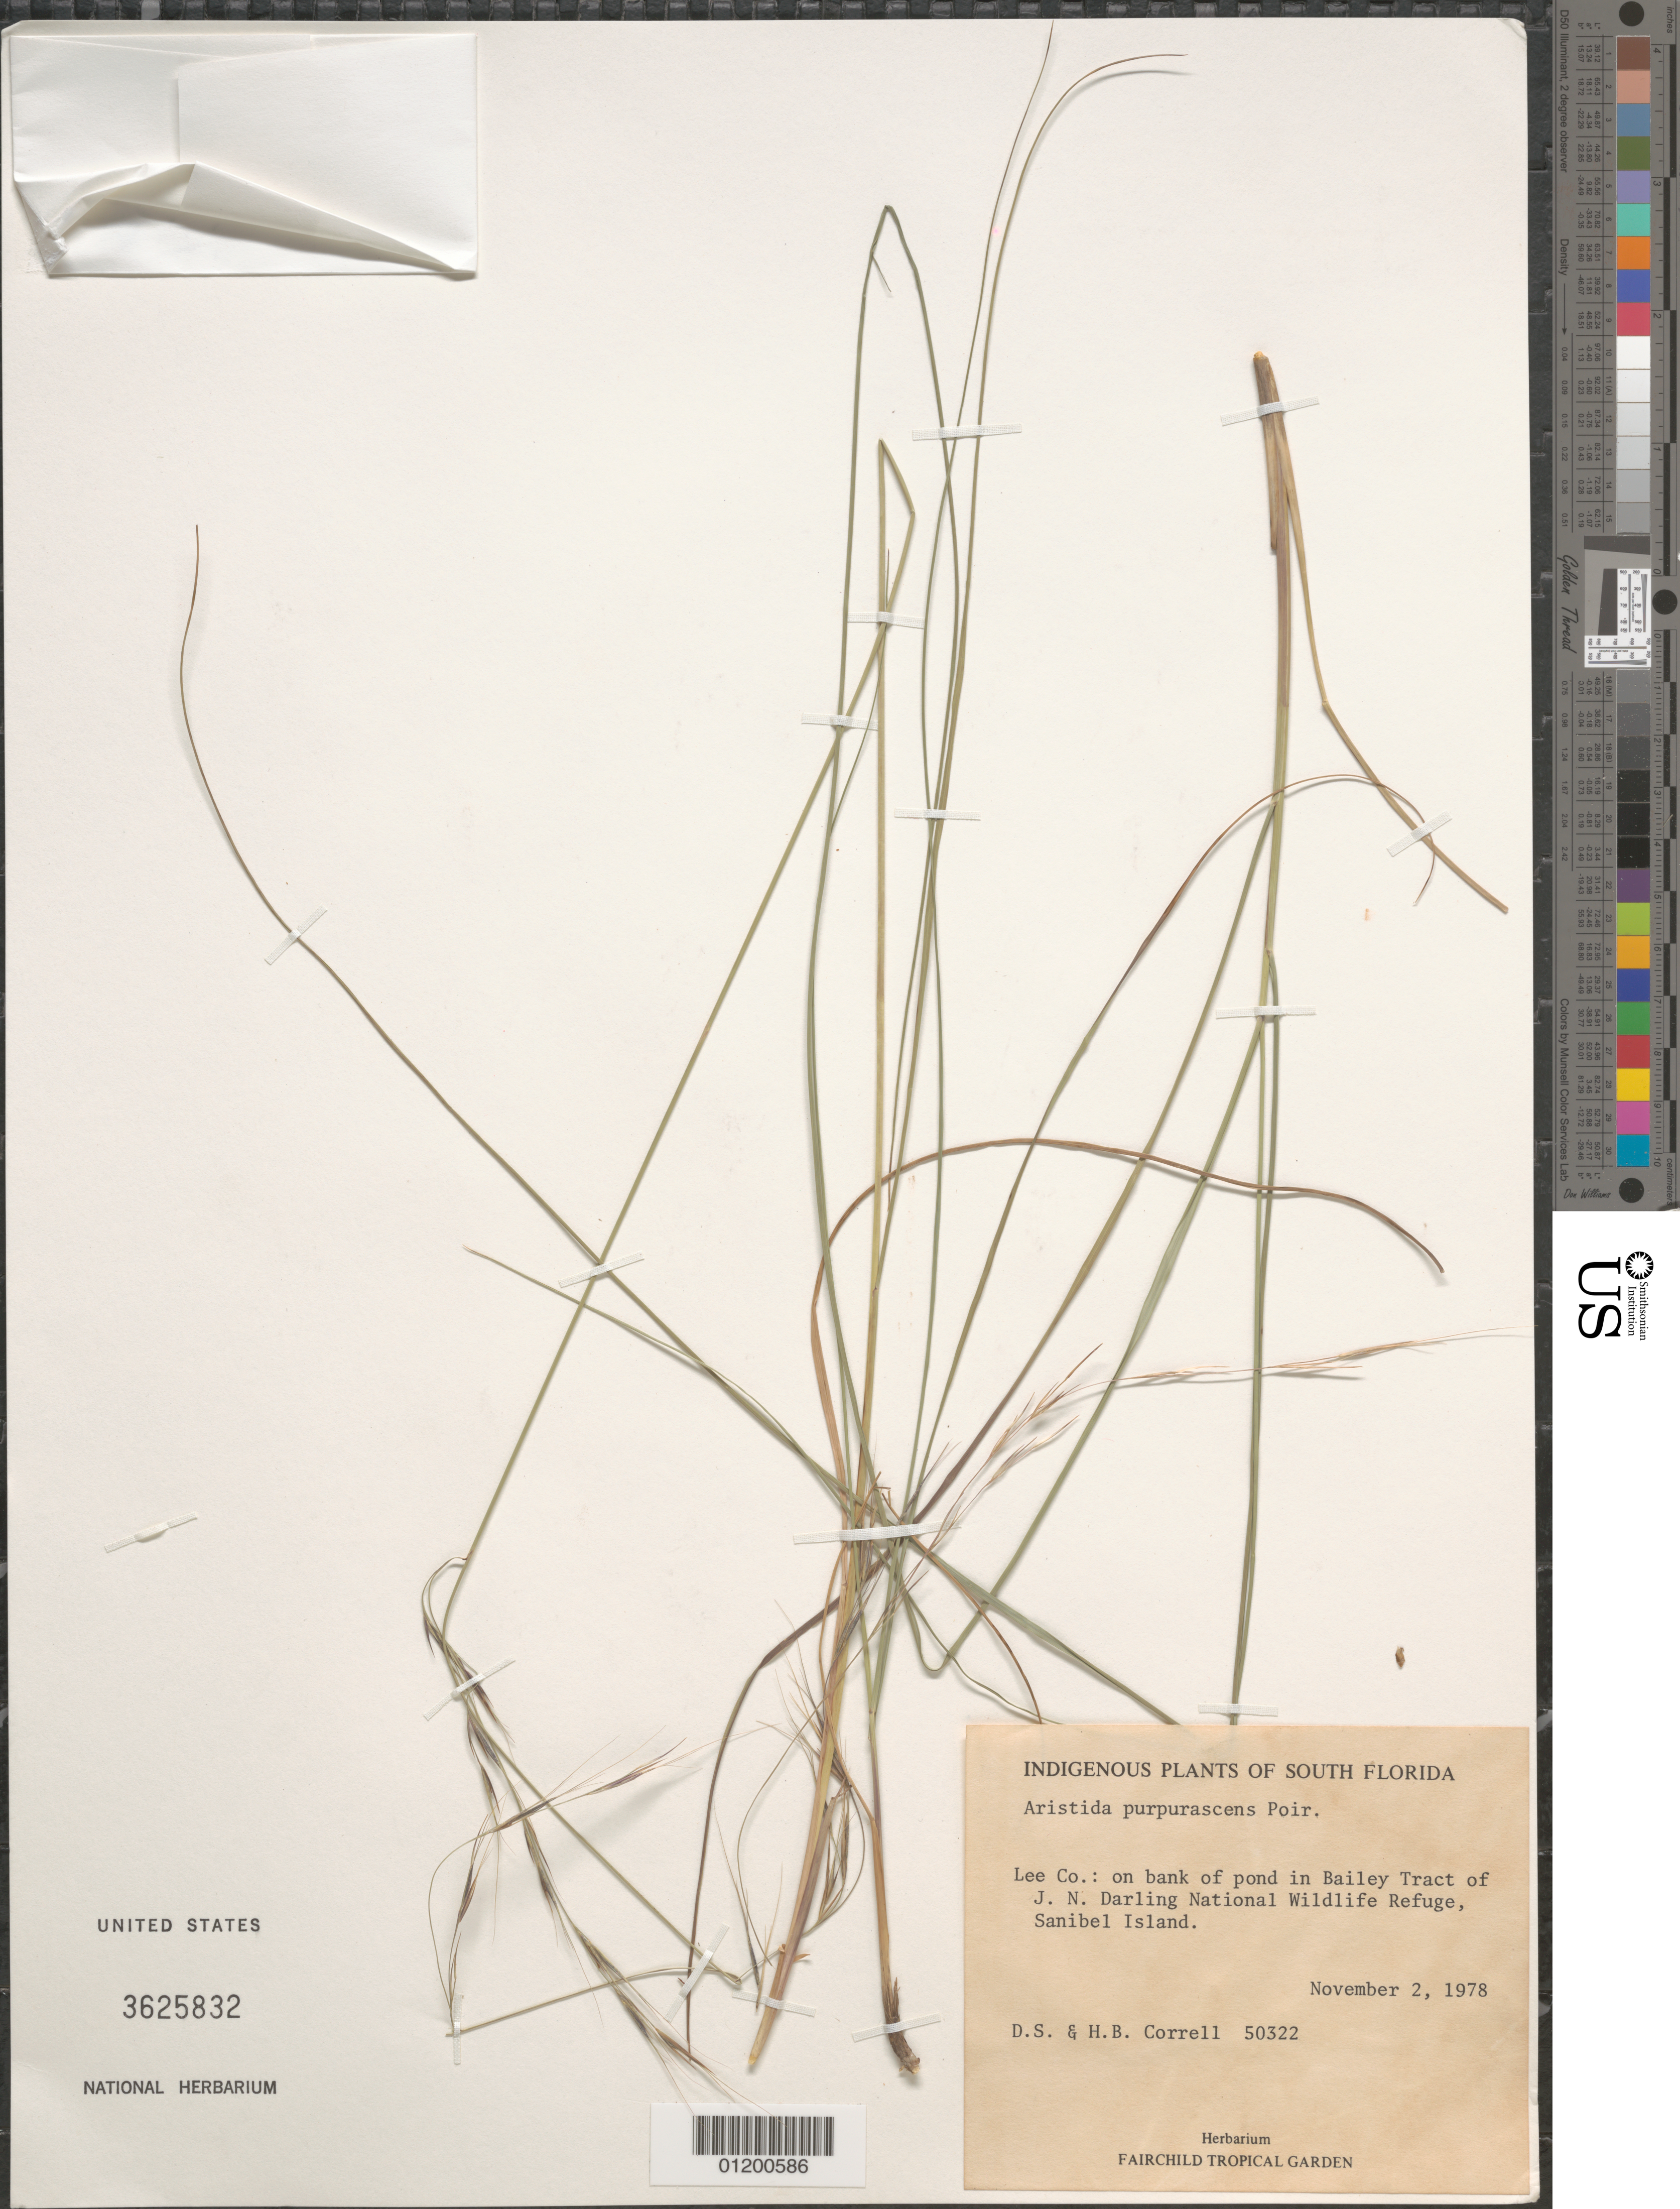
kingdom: Plantae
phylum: Tracheophyta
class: Liliopsida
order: Poales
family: Poaceae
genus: Aristida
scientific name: Aristida purpurascens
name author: Poir.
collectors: D. S. Correll & H. Correll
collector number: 50322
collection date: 1978-11-02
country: United States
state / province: Florida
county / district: Lee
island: Sanibel Island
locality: On bank of pond in Bailey Tract of J. N. Darling National Wildlife Refuge.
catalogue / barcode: US 3625832